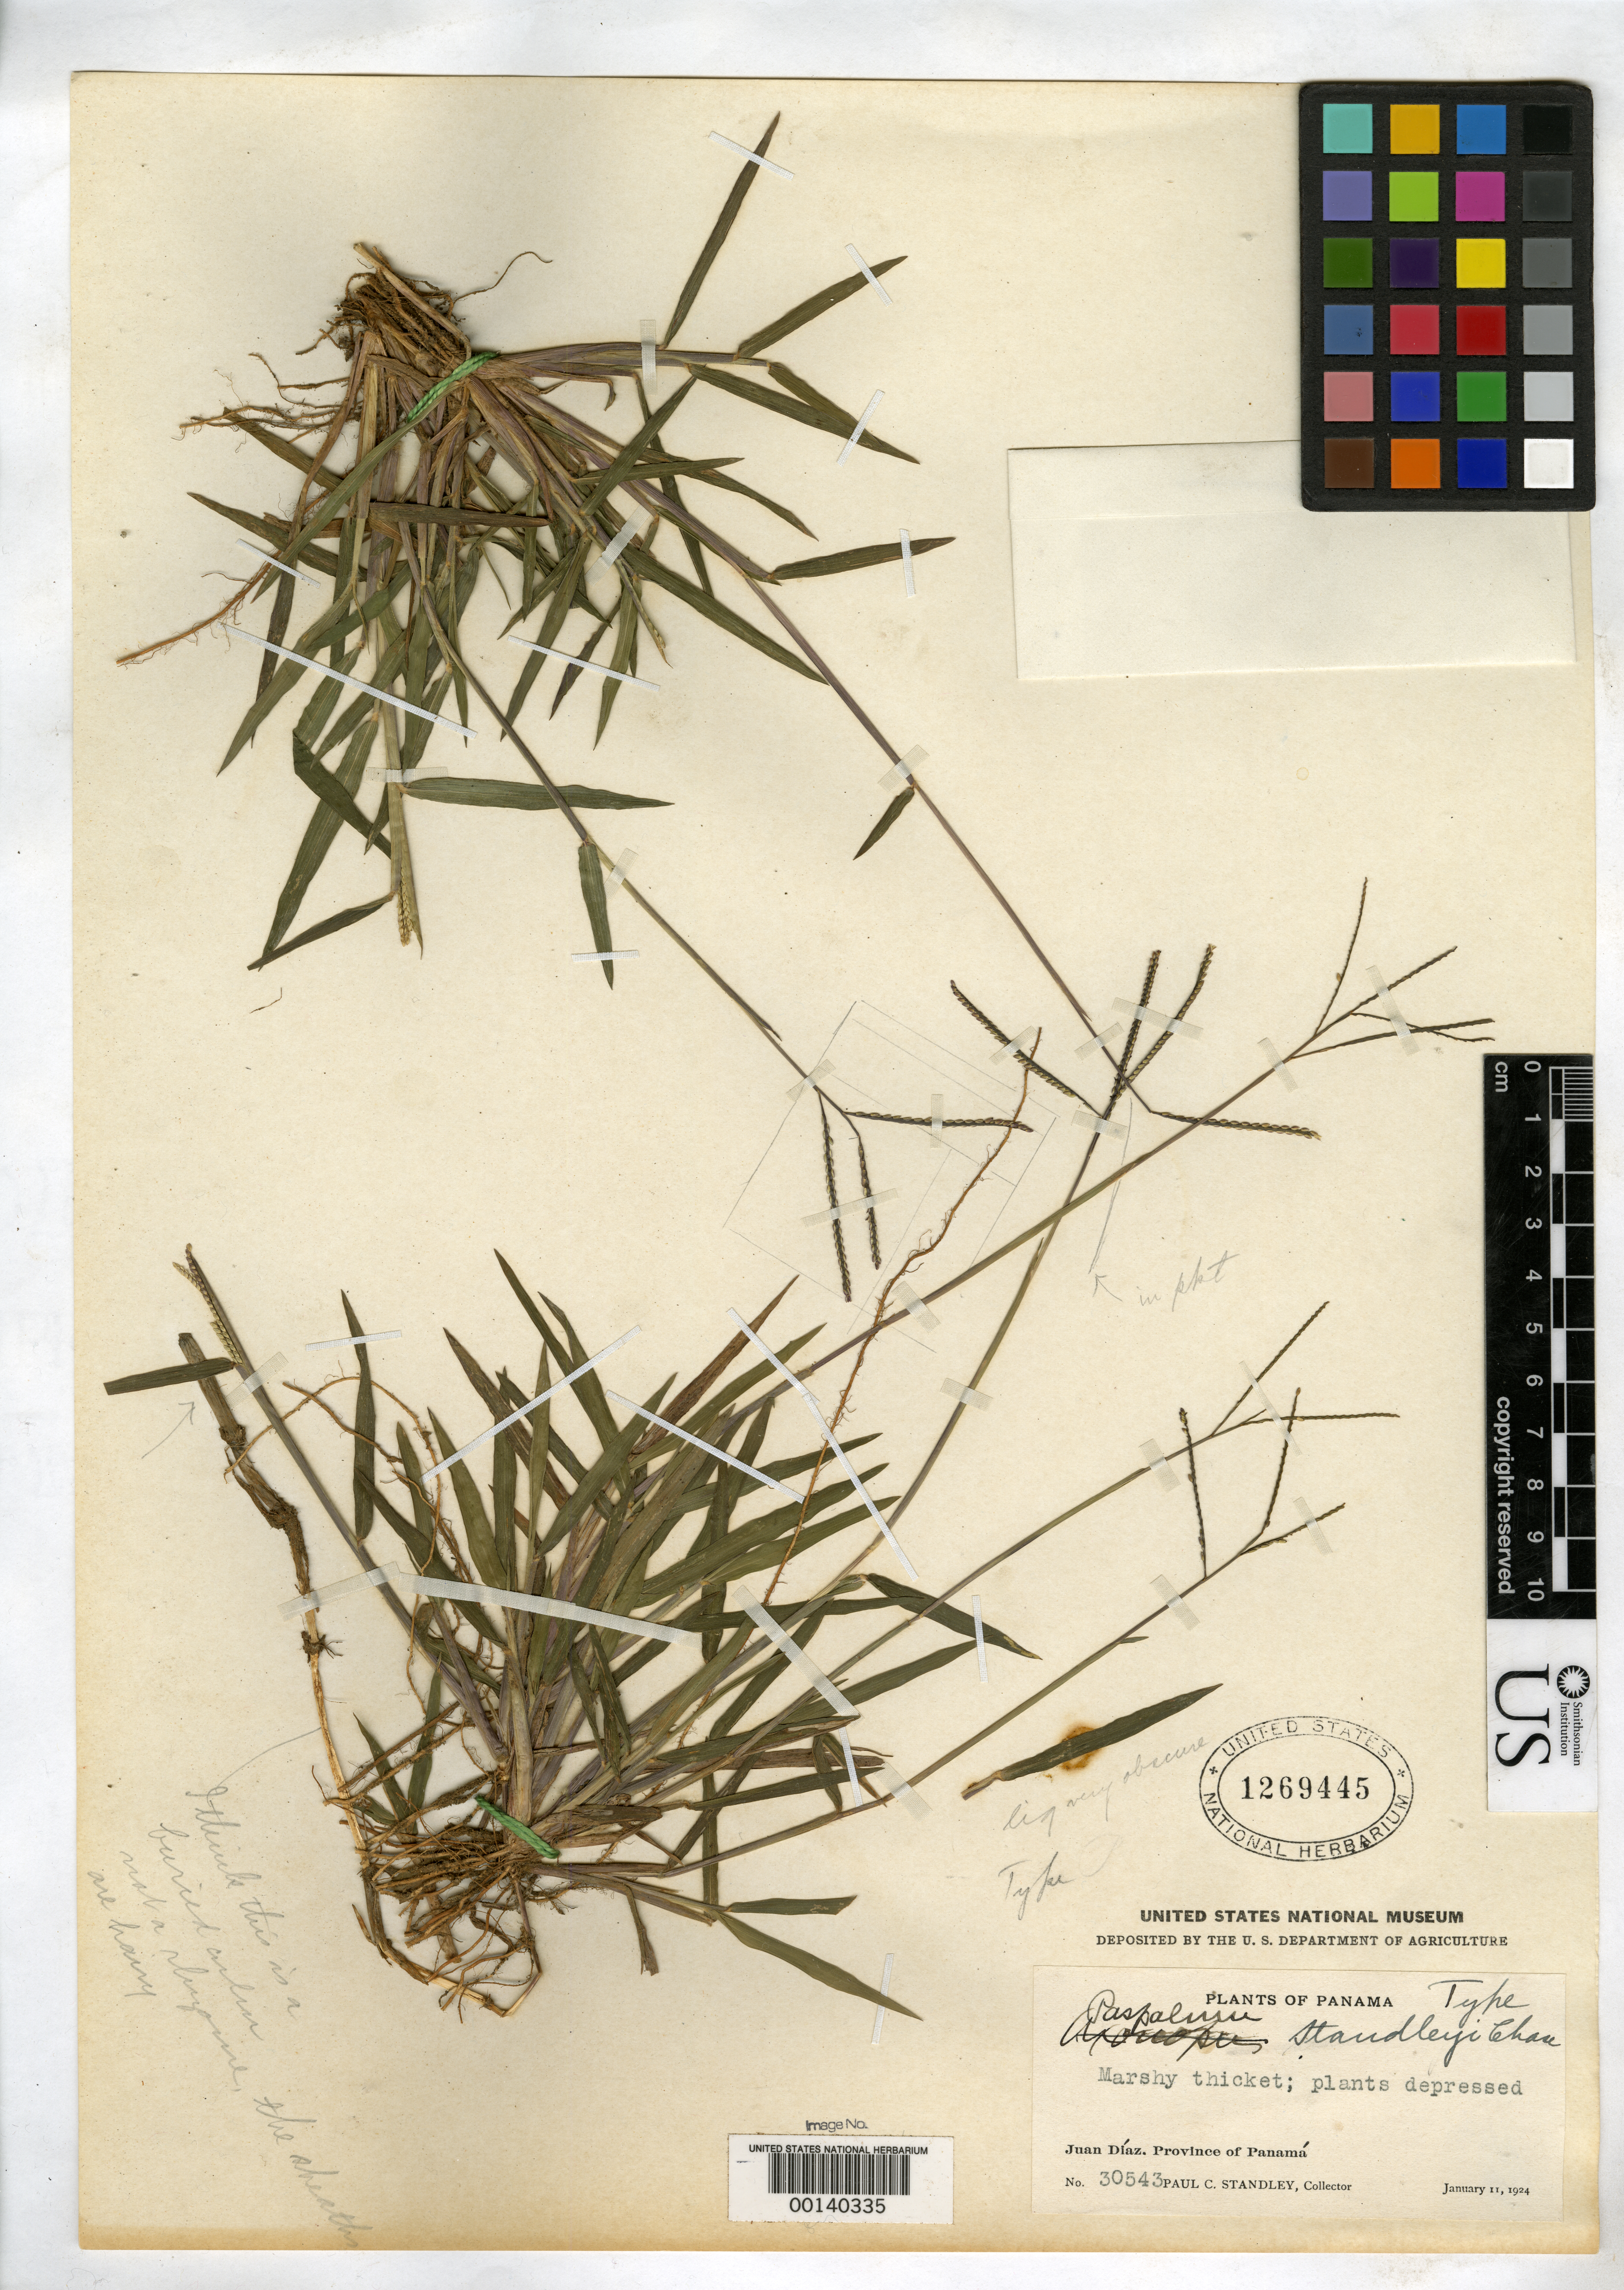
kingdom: Plantae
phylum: Tracheophyta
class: Liliopsida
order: Poales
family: Poaceae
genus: Paspalum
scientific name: Paspalum standleyi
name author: Chase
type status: Holotype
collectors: P. C. Standley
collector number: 30543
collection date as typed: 11 Jan 1924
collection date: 1924-01-11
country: Panama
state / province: Panamá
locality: Juan Diaz.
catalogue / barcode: US 1269445